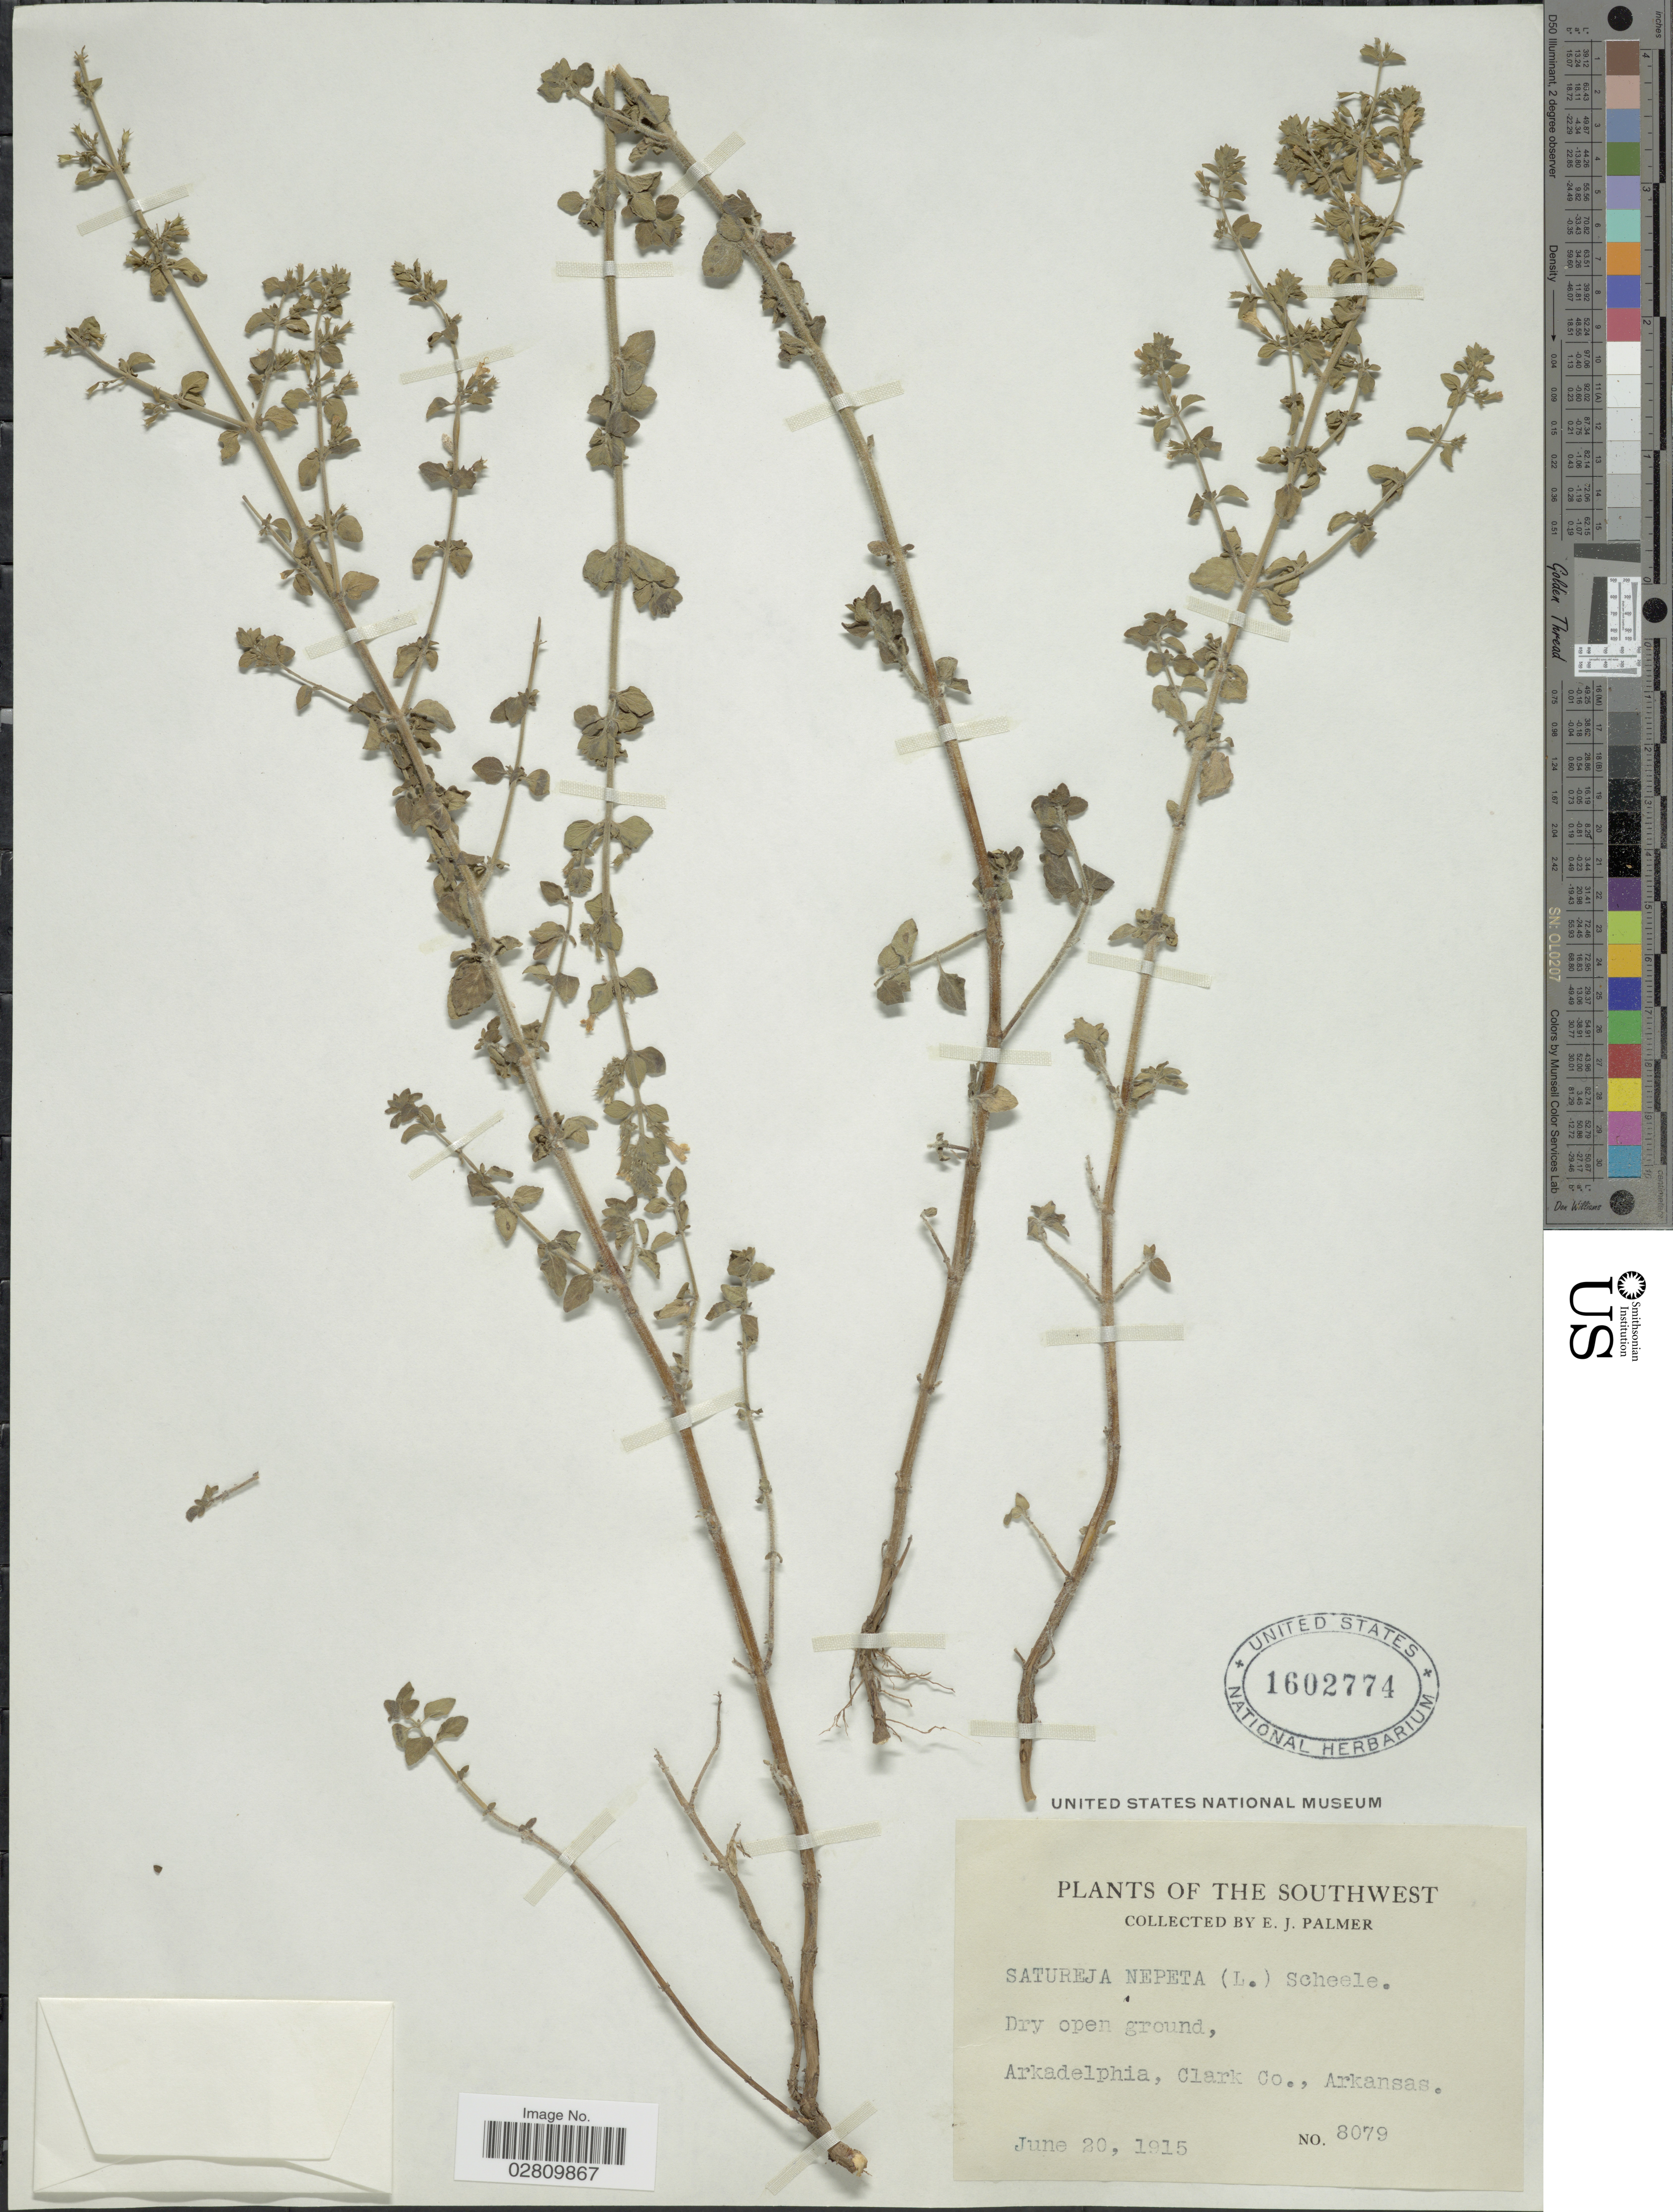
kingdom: Plantae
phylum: Tracheophyta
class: Magnoliopsida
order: Lamiales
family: Lamiaceae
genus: Clinopodium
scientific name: Clinopodium nepeta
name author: (L.) Kuntze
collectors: E. J. Palmer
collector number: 8079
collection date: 1915-06-20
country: United States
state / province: Arkansas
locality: Arkadelphia, Clark Co. The Southwest.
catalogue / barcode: US 1602774